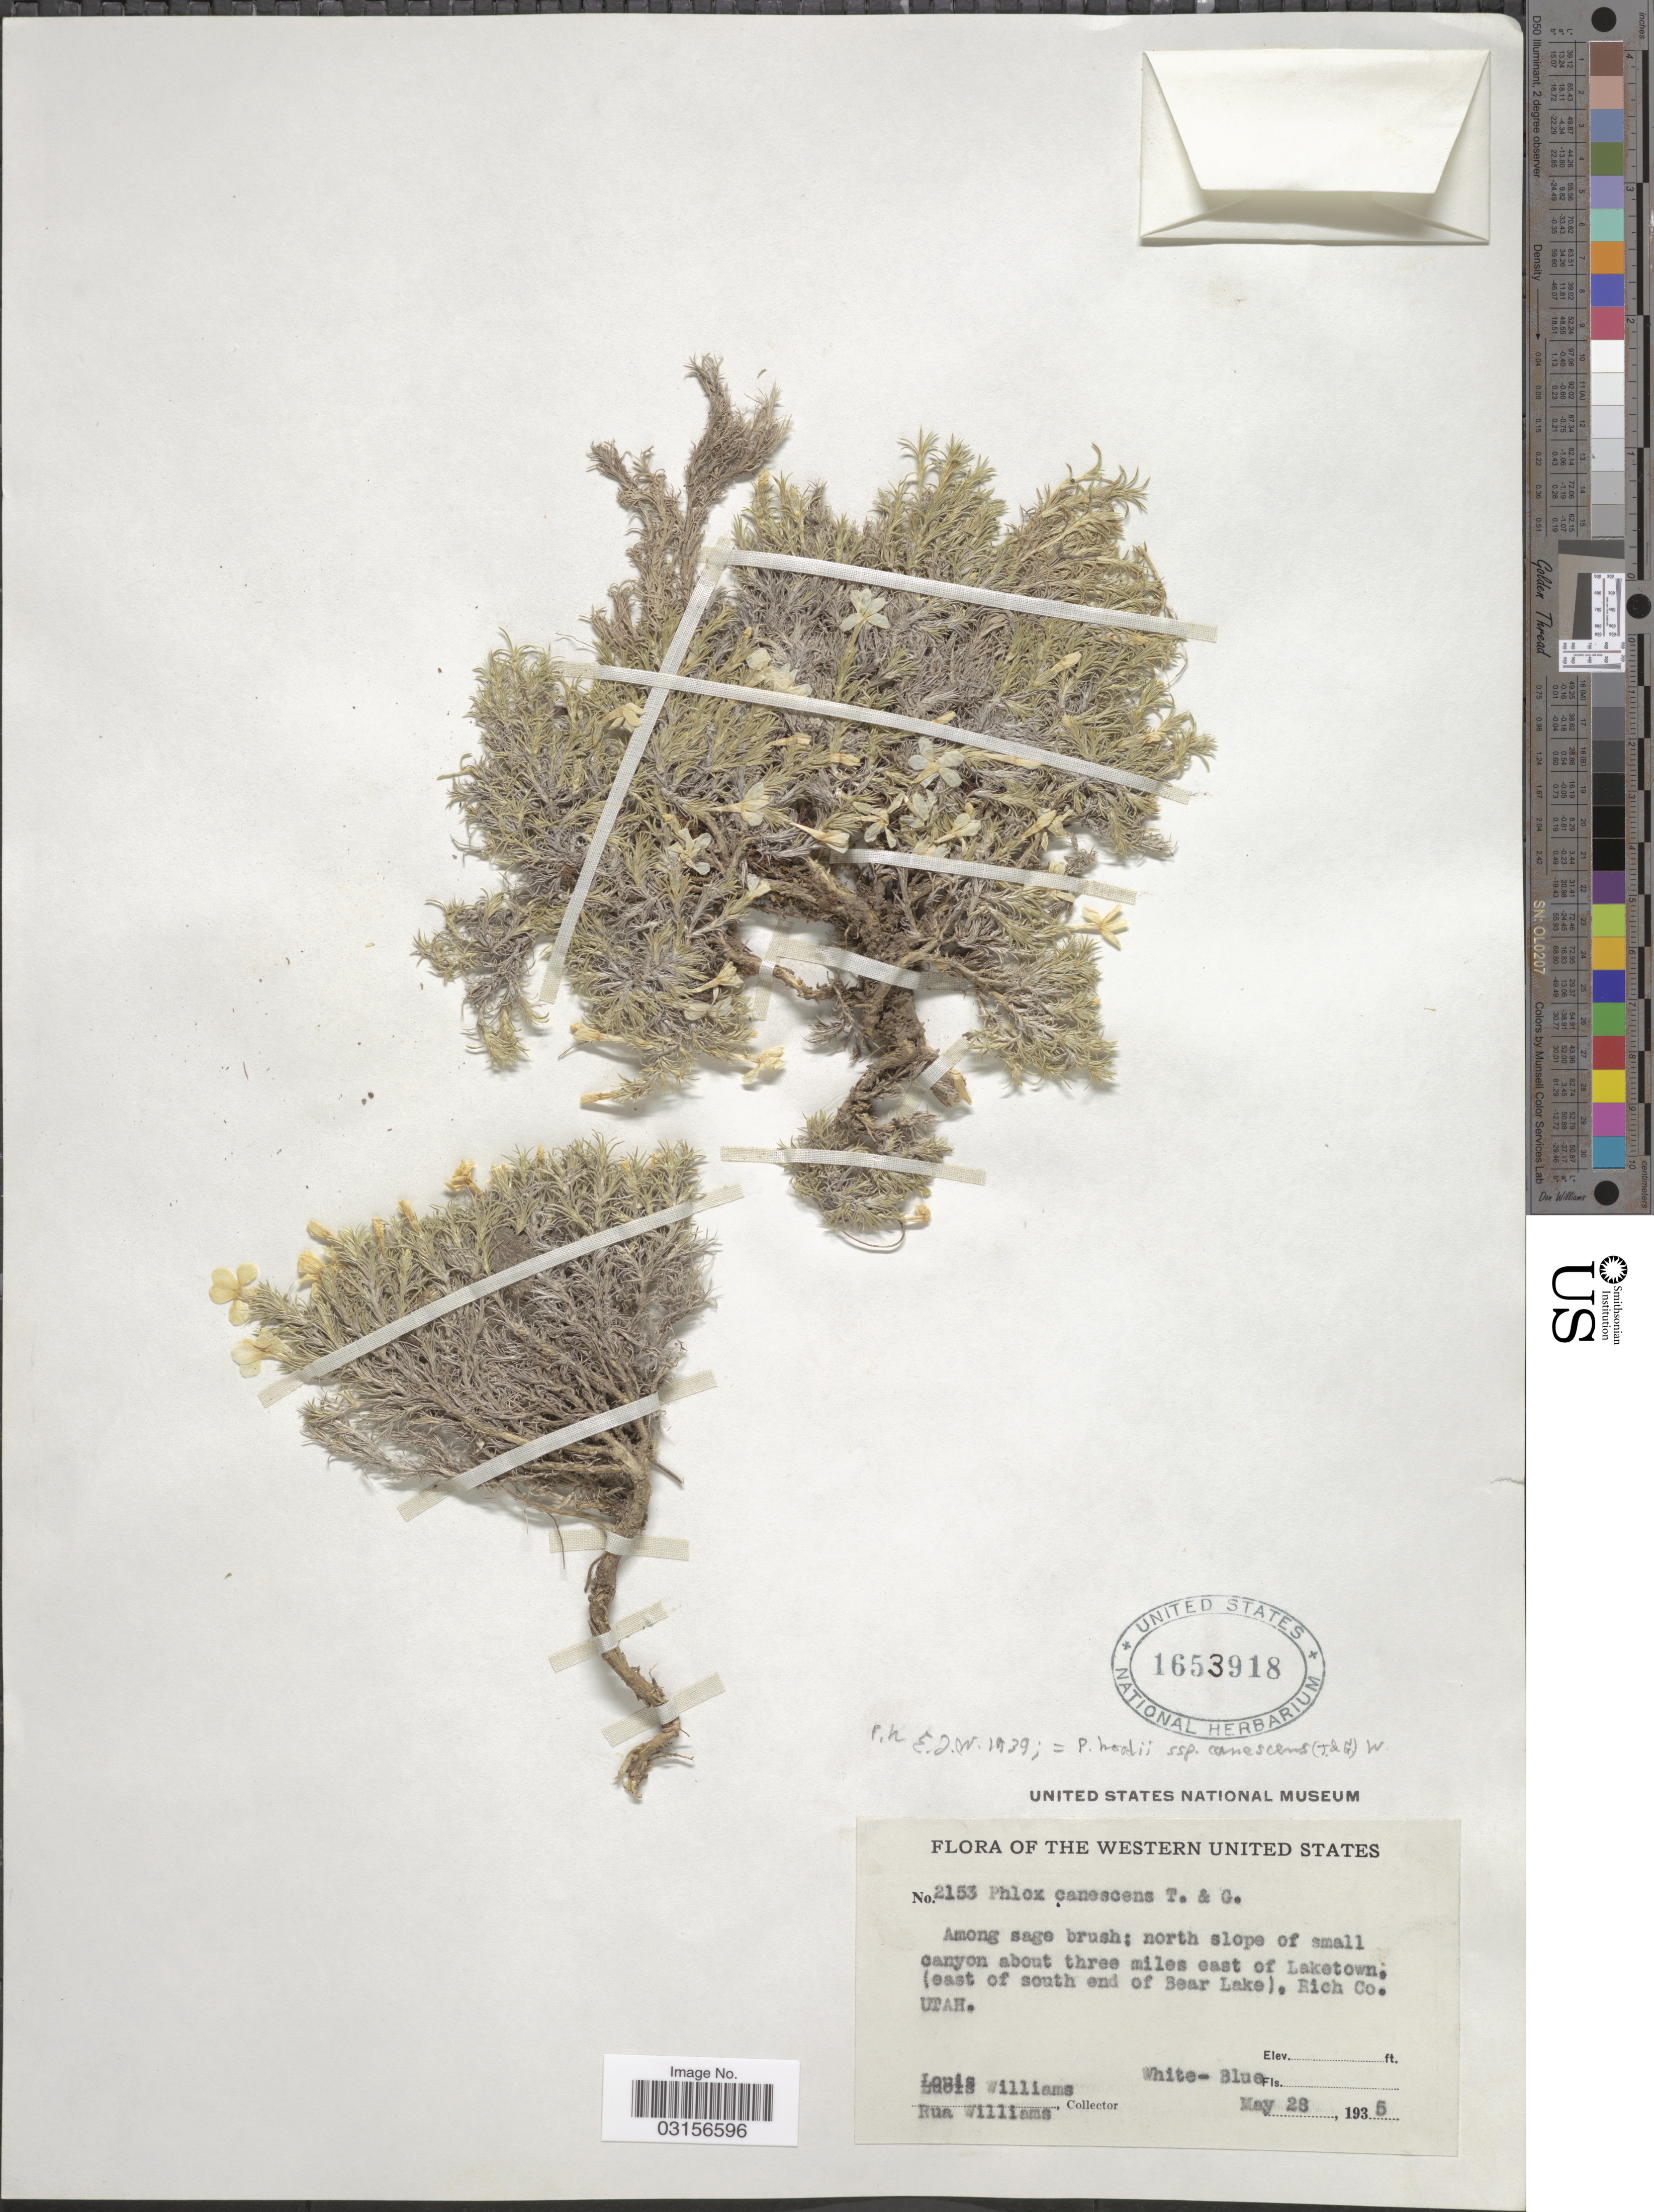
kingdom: Plantae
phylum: Tracheophyta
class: Magnoliopsida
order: Ericales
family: Polemoniaceae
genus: Phlox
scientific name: Phlox hoodii subsp. canescens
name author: (Torr. & A. Gray) Wherry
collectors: L. G. Williams & R. P. Williams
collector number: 2153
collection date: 1935-05-28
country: United States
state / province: Utah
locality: The Western United States. North slope of small canyon about three miles east of Laketown, (east of south end of Bear Lake), Rich Co.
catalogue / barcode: US 1653918